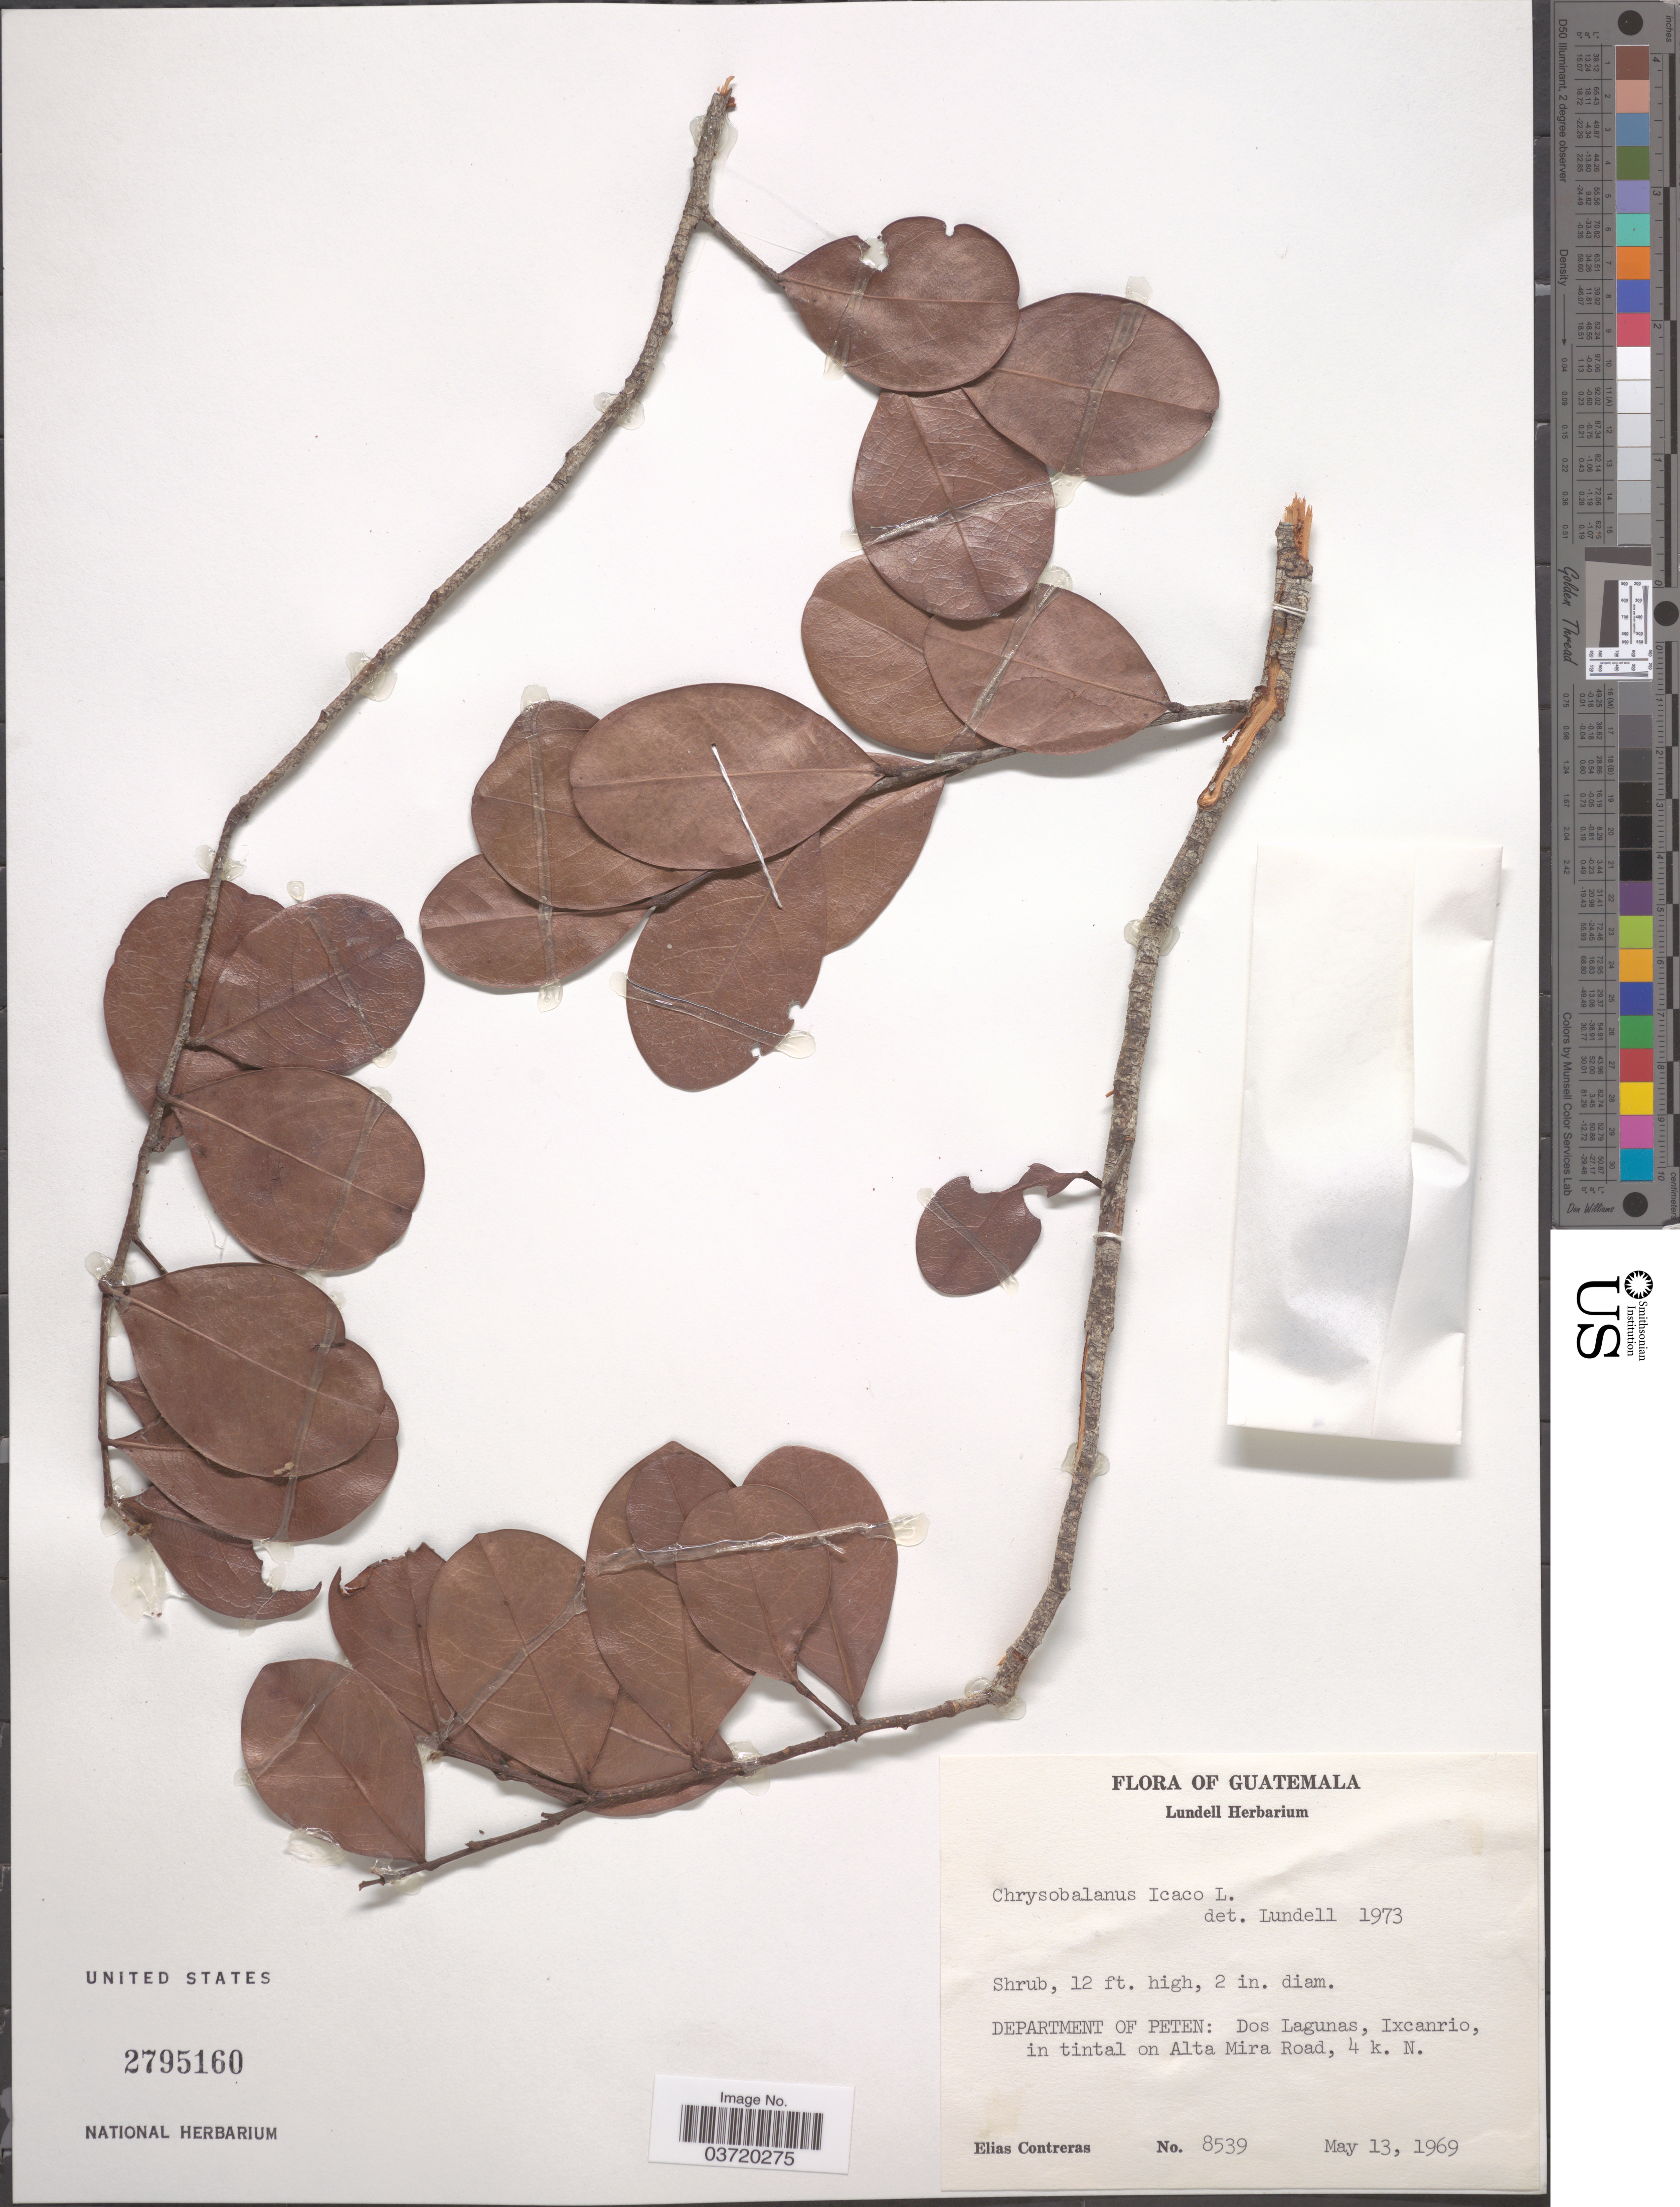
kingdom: Plantae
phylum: Tracheophyta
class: Magnoliopsida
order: Malpighiales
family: Chrysobalanaceae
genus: Chrysobalanus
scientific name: Chrysobalanus icaco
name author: L.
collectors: E. Contreras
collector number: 8539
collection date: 1969-05-13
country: Guatemala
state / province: El Peten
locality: Department of Peten: Dos Lagunas, Ixcanrio, in tintal on Alta Mira Road, 4 k. N.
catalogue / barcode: US 2795160